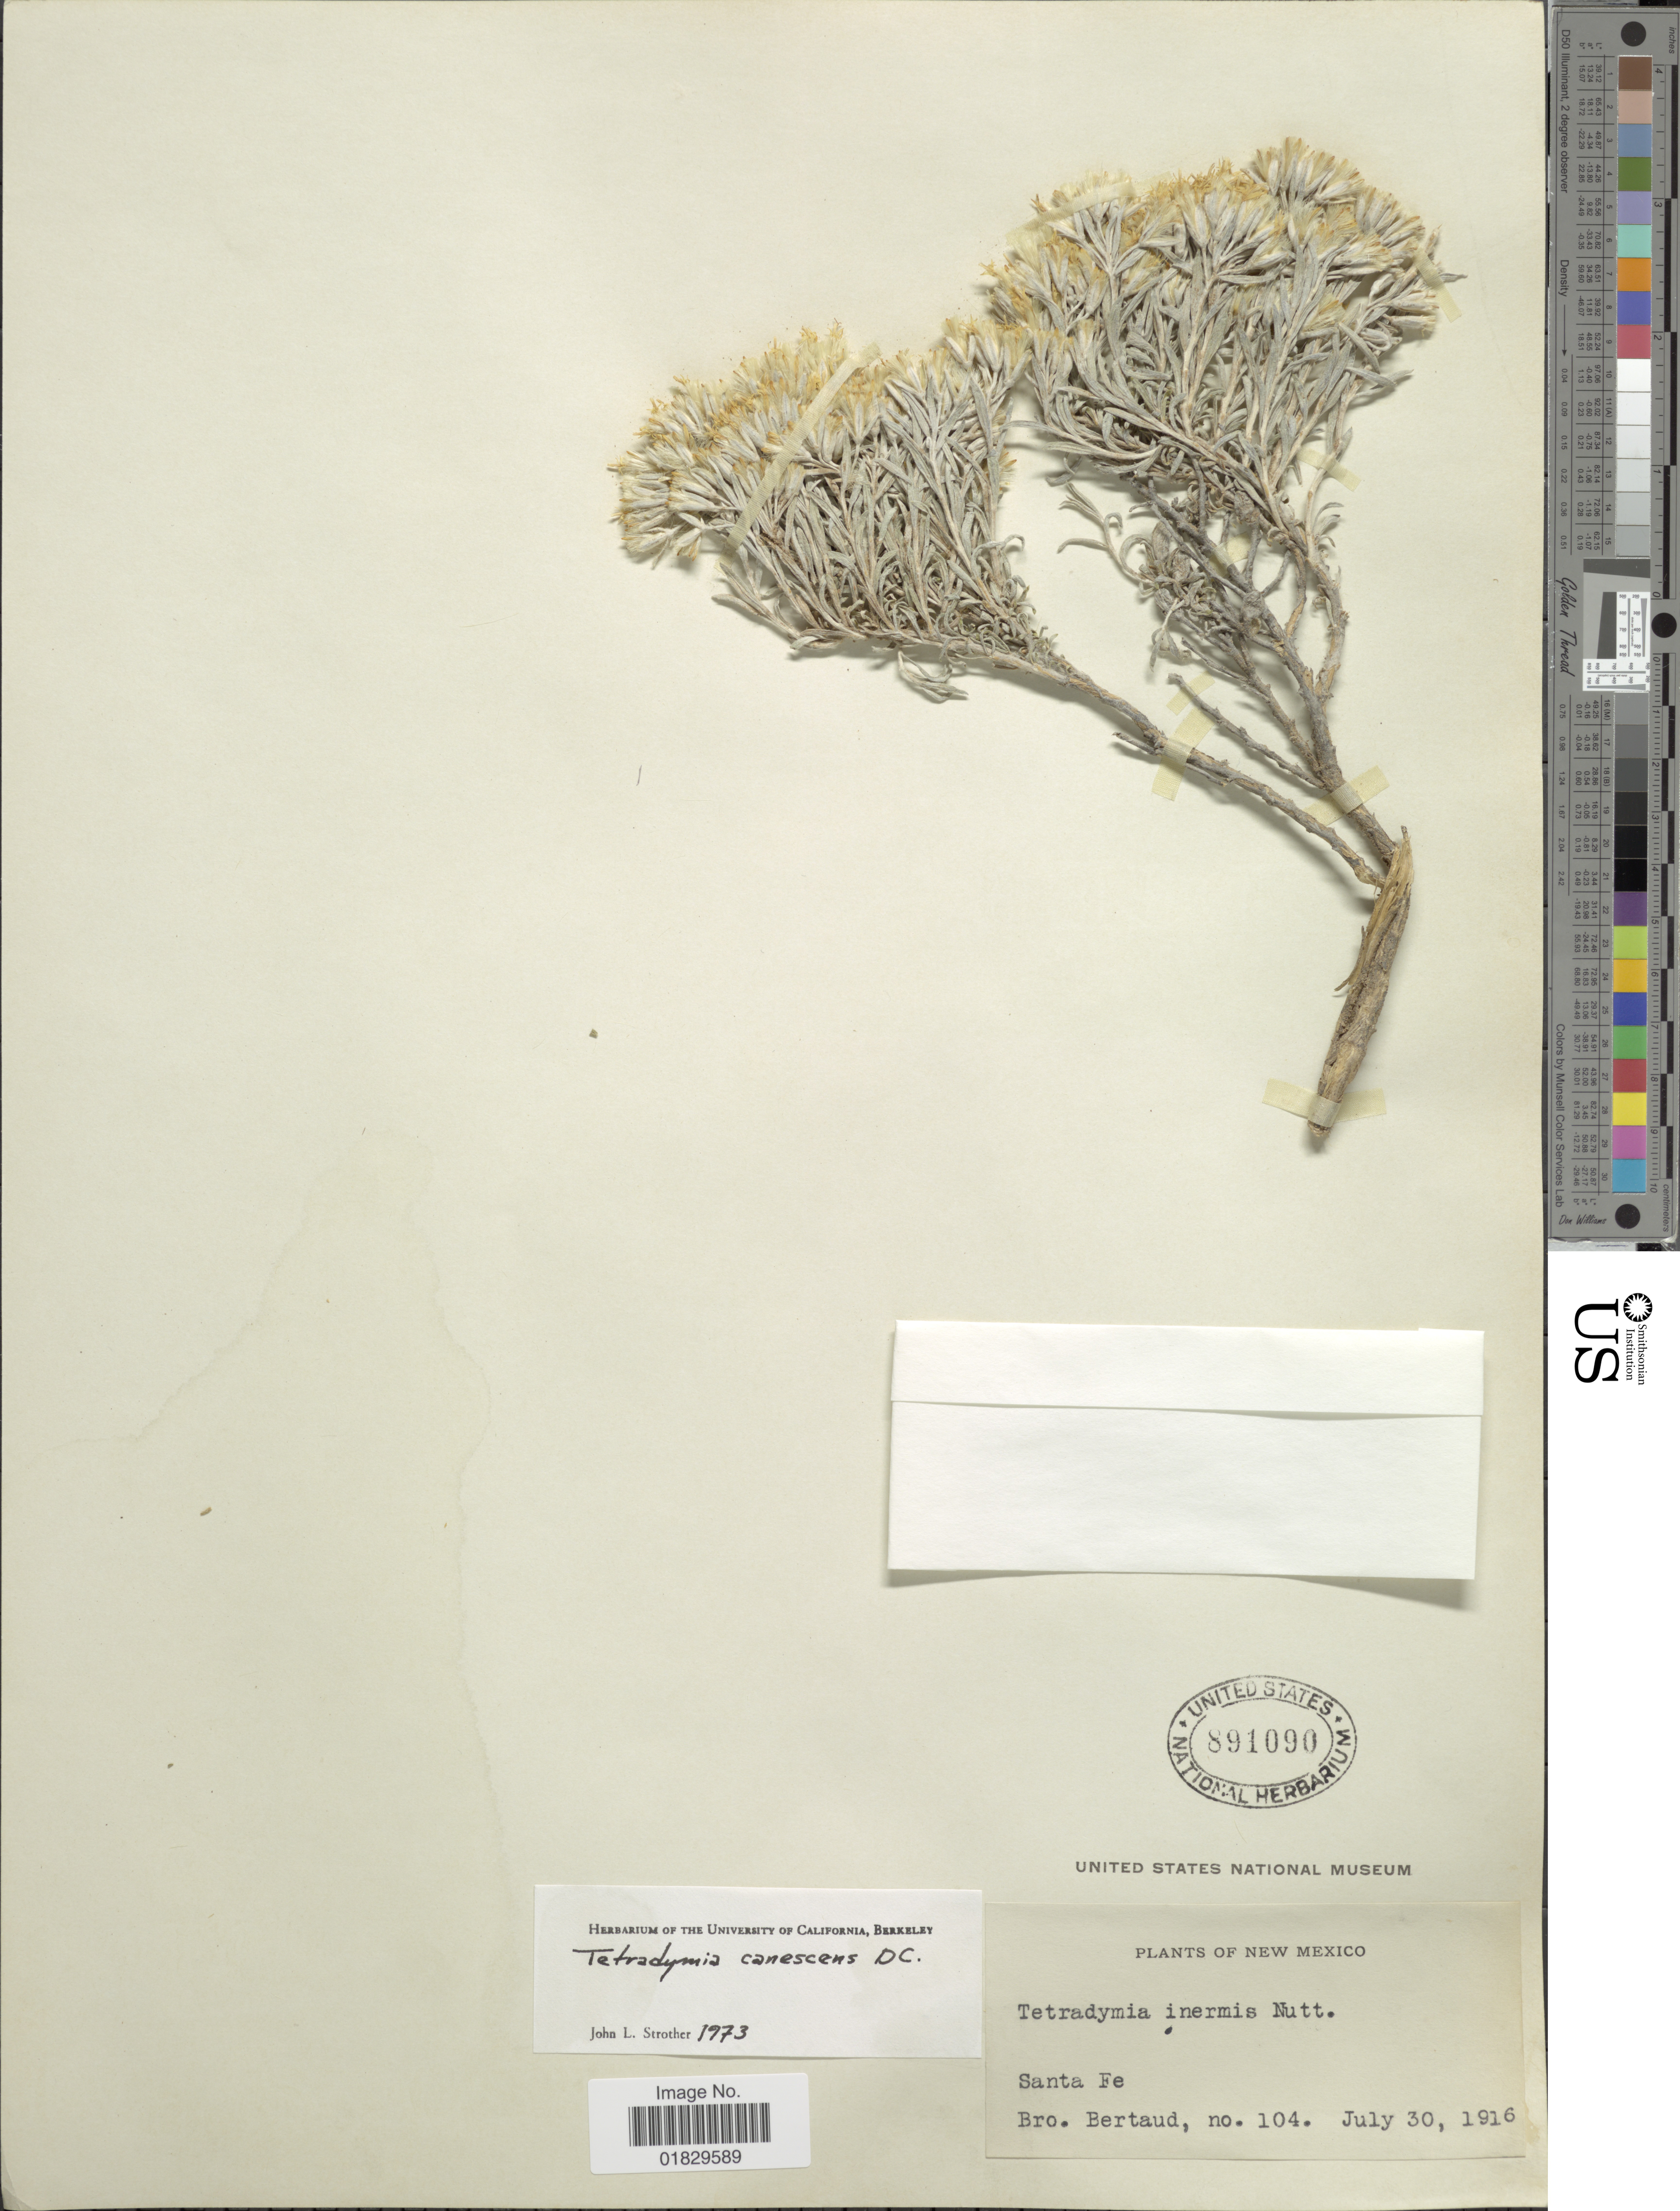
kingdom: Plantae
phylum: Tracheophyta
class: Magnoliopsida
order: Asterales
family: Asteraceae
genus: Tetradymia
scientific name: Tetradymia canescens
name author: DC.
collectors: Bro. Bertaud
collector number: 104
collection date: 1916-07-30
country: United States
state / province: New Mexico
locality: Santa Fe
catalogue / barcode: US 891090